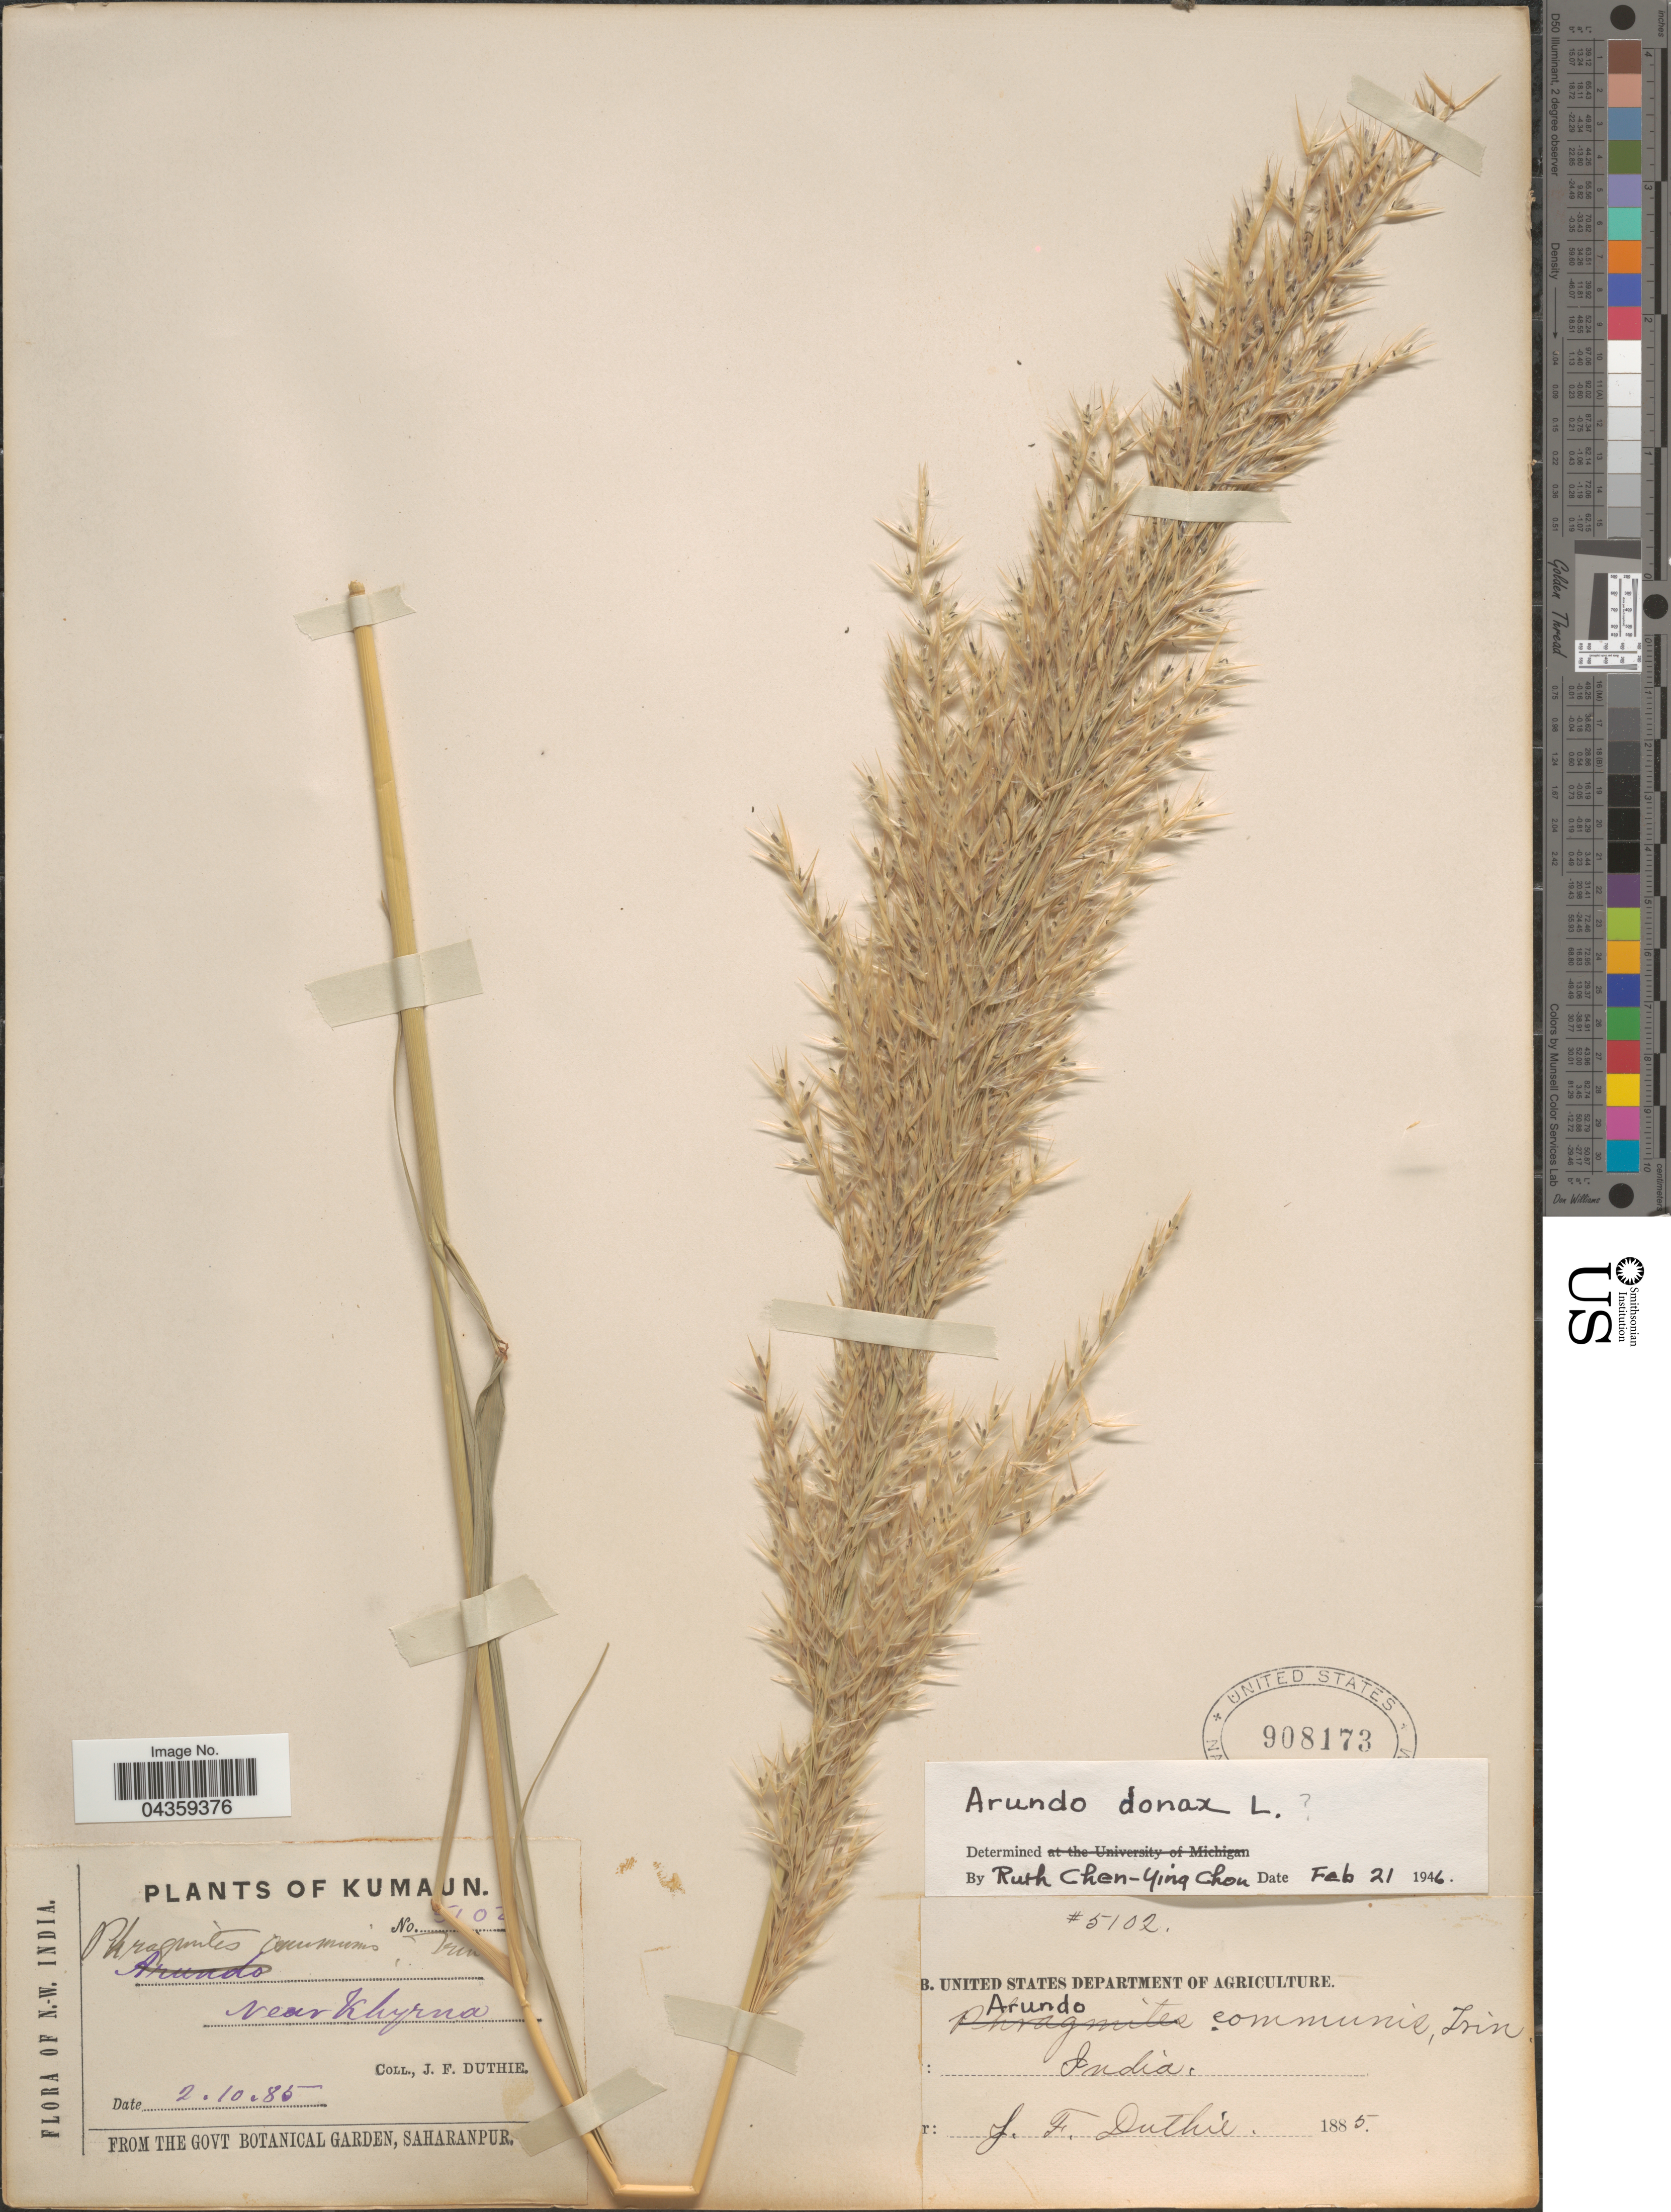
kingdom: Plantae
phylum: Tracheophyta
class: Liliopsida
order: Poales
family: Poaceae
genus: Arundo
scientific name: Arundo donax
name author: L.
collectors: J. F. Duthie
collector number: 5102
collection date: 1885-10-02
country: India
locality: N.-W. India. Kumaun. Near Khyrna.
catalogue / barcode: US 908173